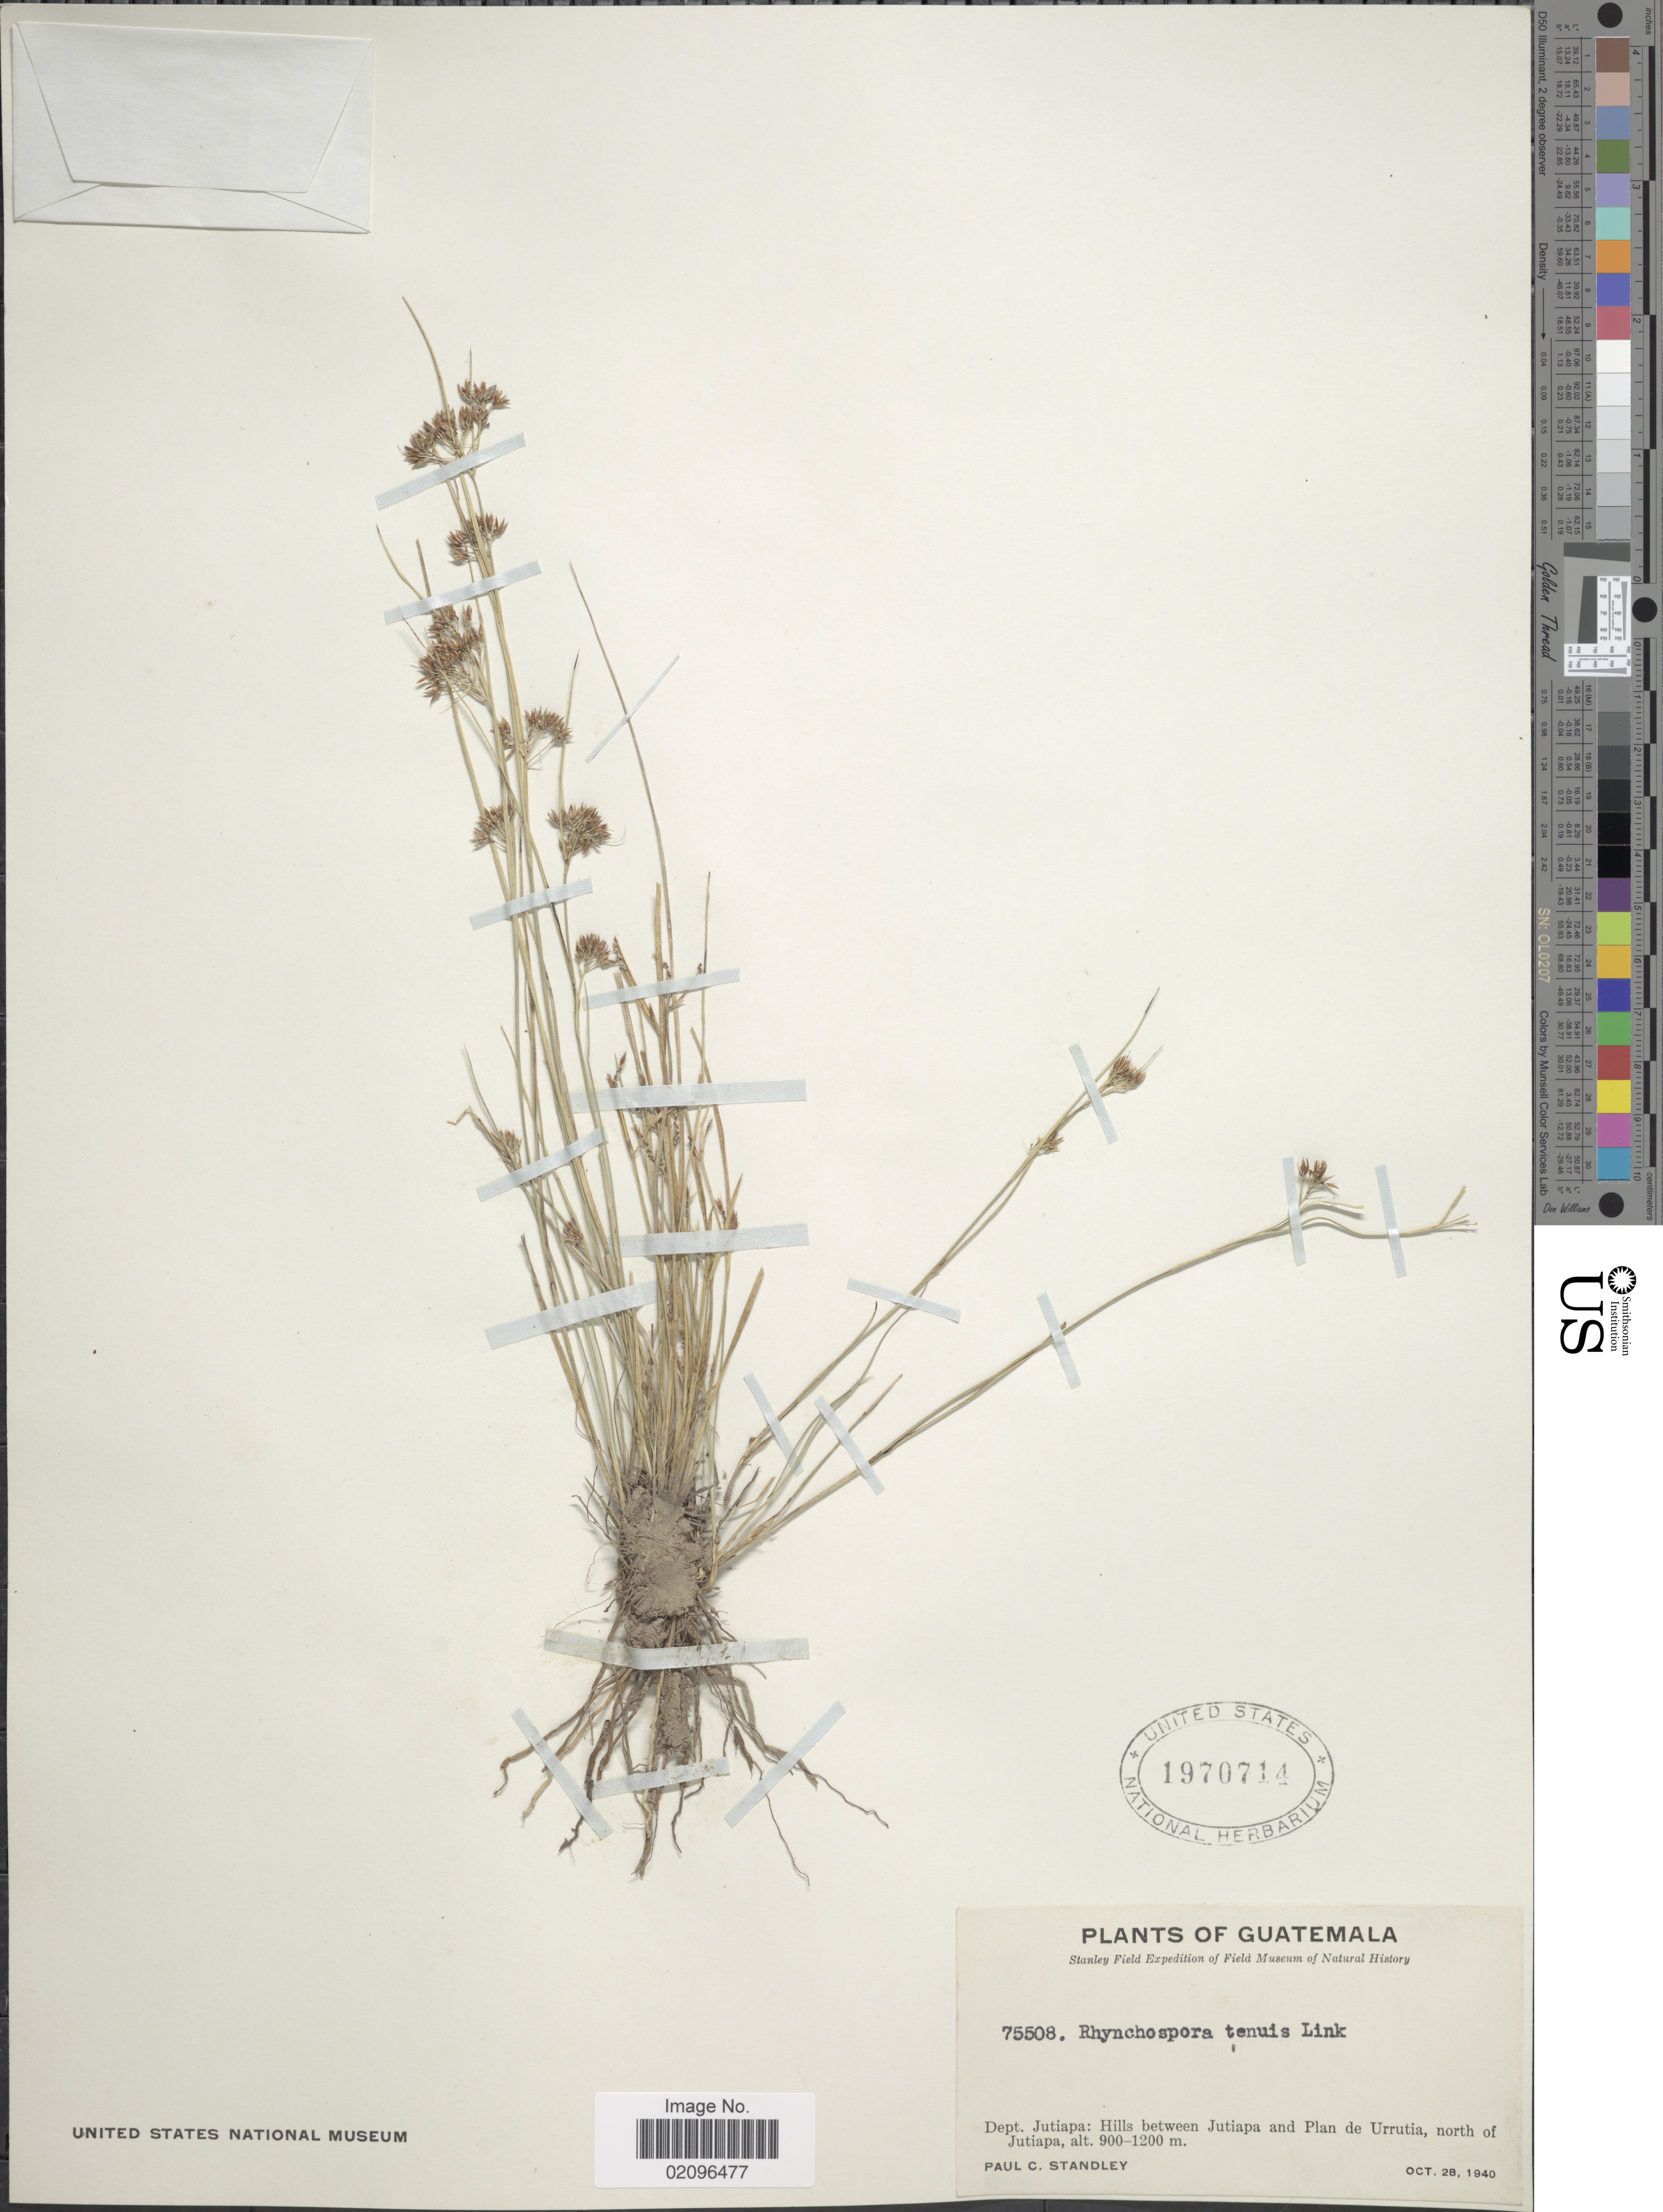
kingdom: Plantae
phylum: Tracheophyta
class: Liliopsida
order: Poales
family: Cyperaceae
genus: Rhynchospora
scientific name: Rhynchospora tenuis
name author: Link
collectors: P. C. Standley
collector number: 75508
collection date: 1940-10-28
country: Guatemala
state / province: Jutiapa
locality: Dept. Jutiapa: Hills between Jutiapa and Plan de Urrutia, north of Jutiapa.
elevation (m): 900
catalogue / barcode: US 1970714